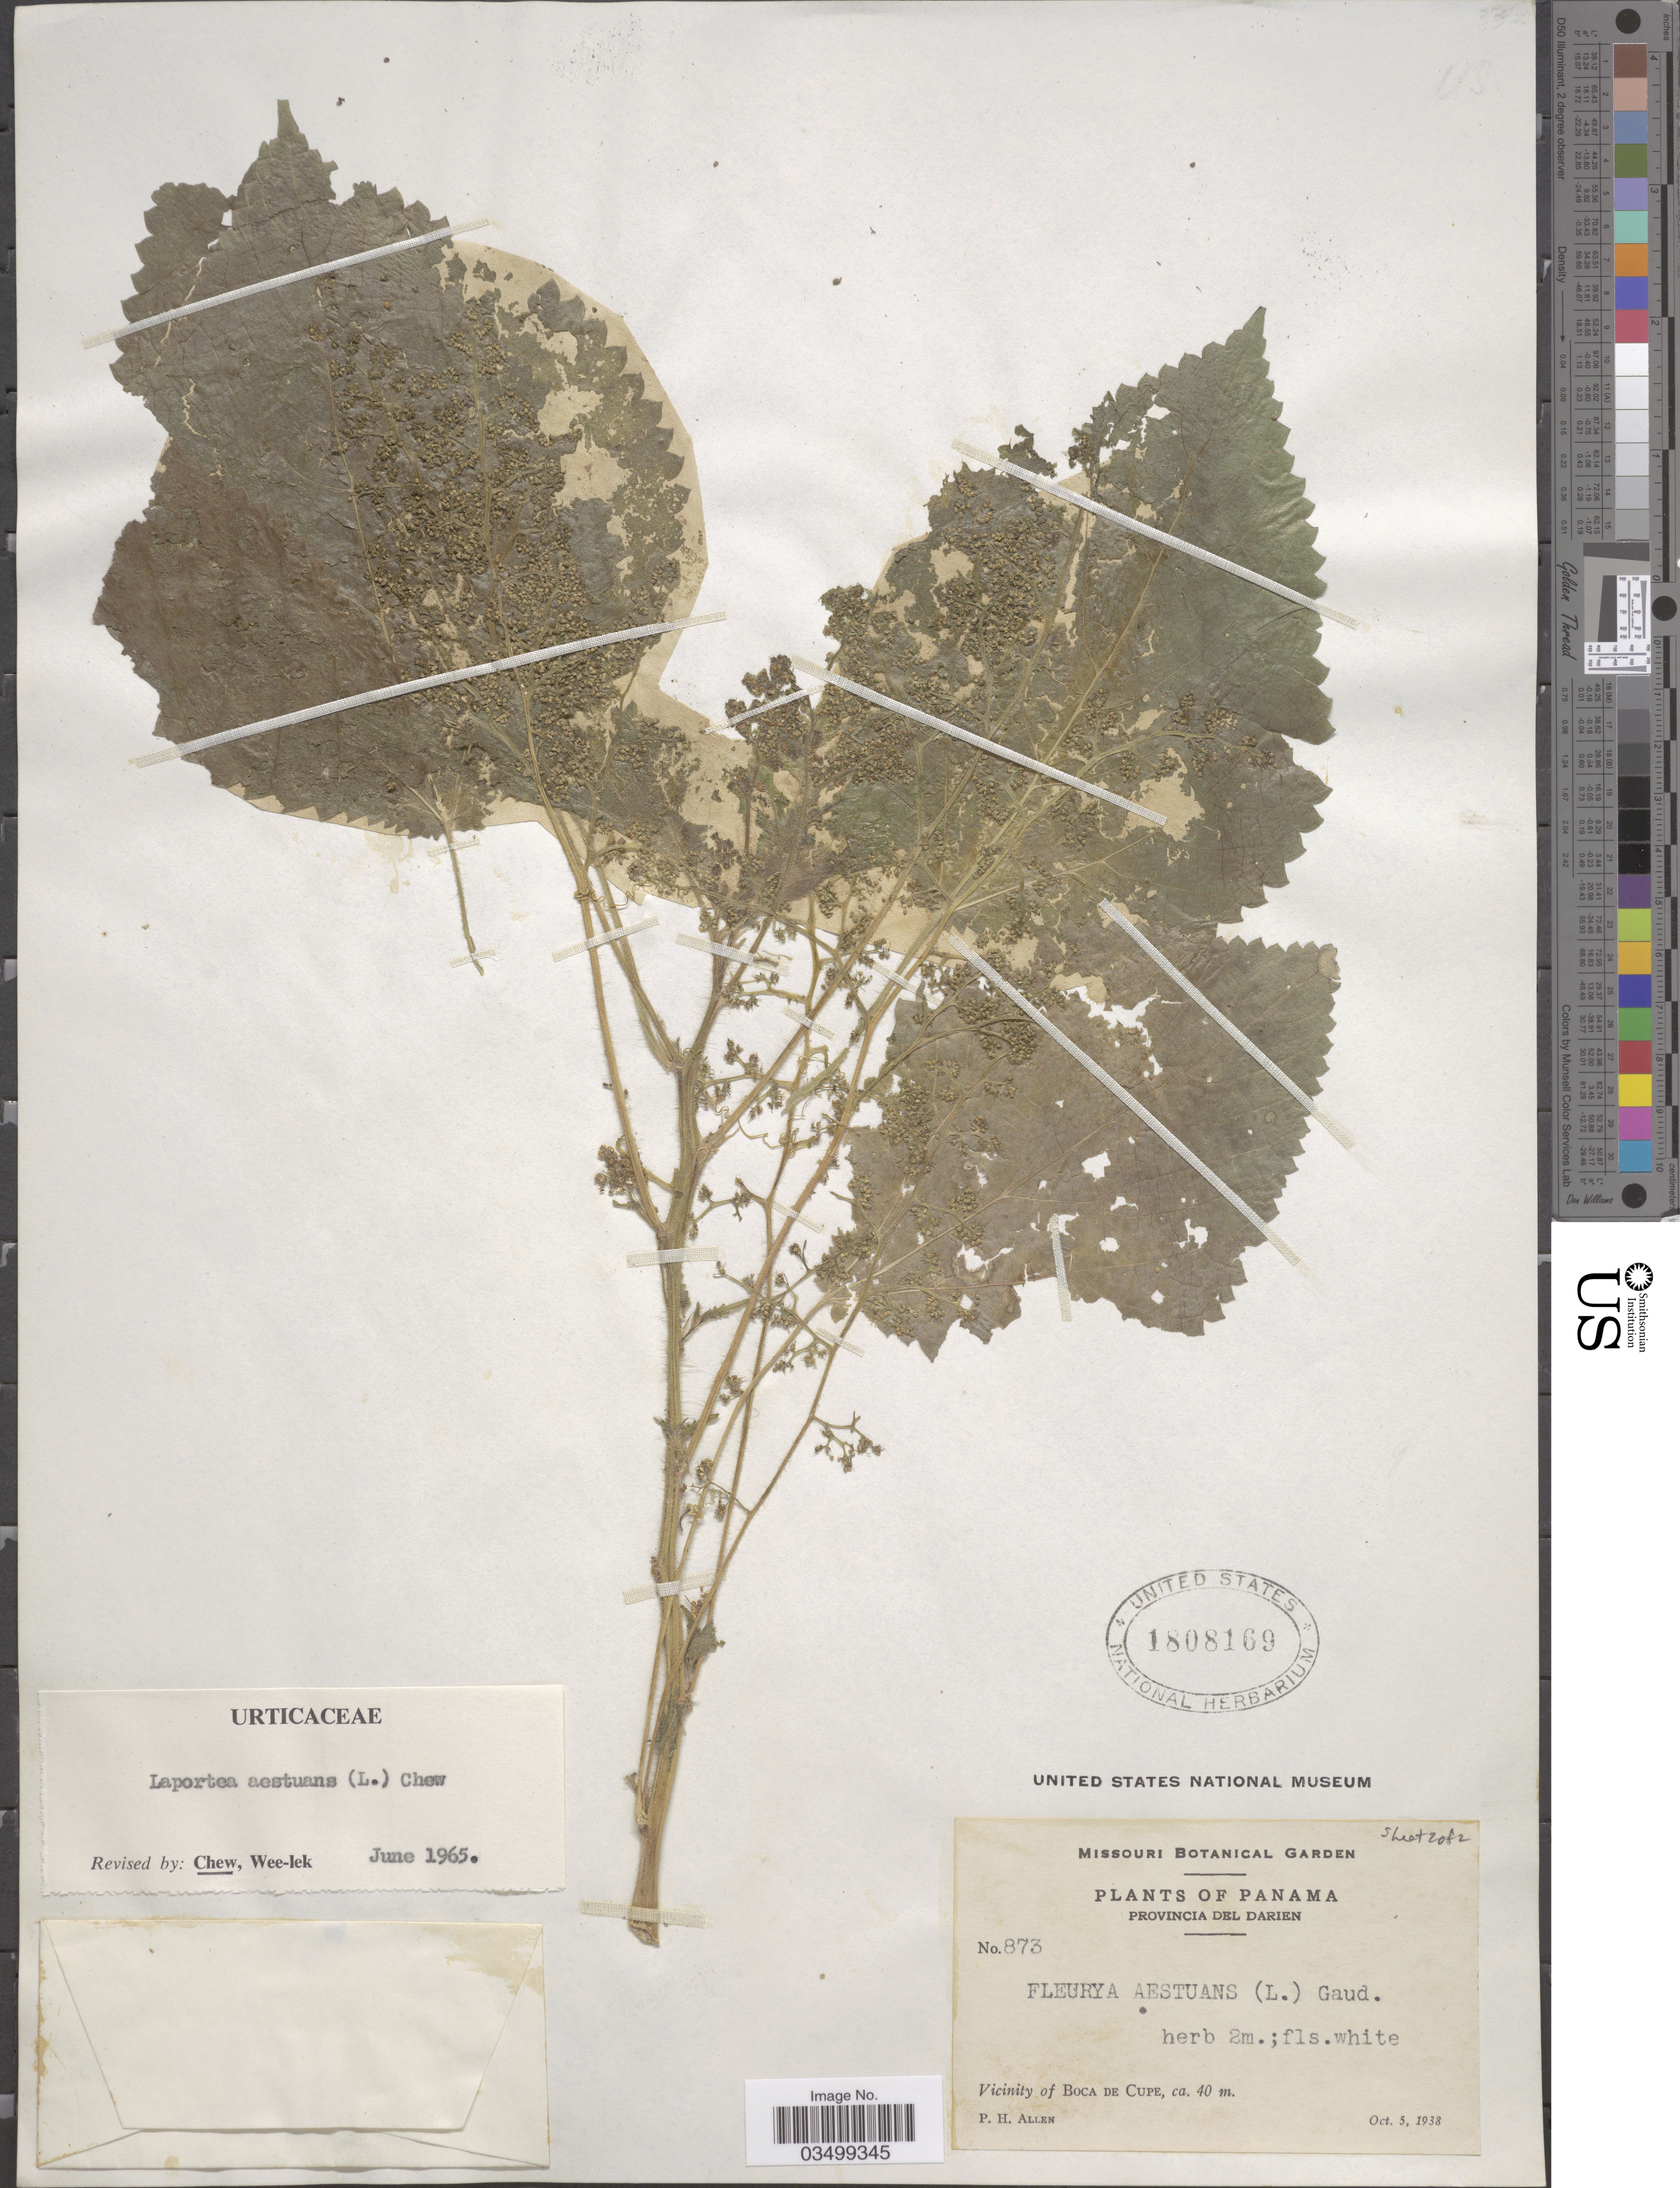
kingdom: Plantae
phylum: Tracheophyta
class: Magnoliopsida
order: Rosales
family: Urticaceae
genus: Laportea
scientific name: Laportea aestuans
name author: (L.) Chew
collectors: P. H. Allen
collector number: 873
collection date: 1938-10-05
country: Panama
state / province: Darien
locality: Provincia Del Darien. Vicinity of Boca de Cupe.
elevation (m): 40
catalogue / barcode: US 1808169